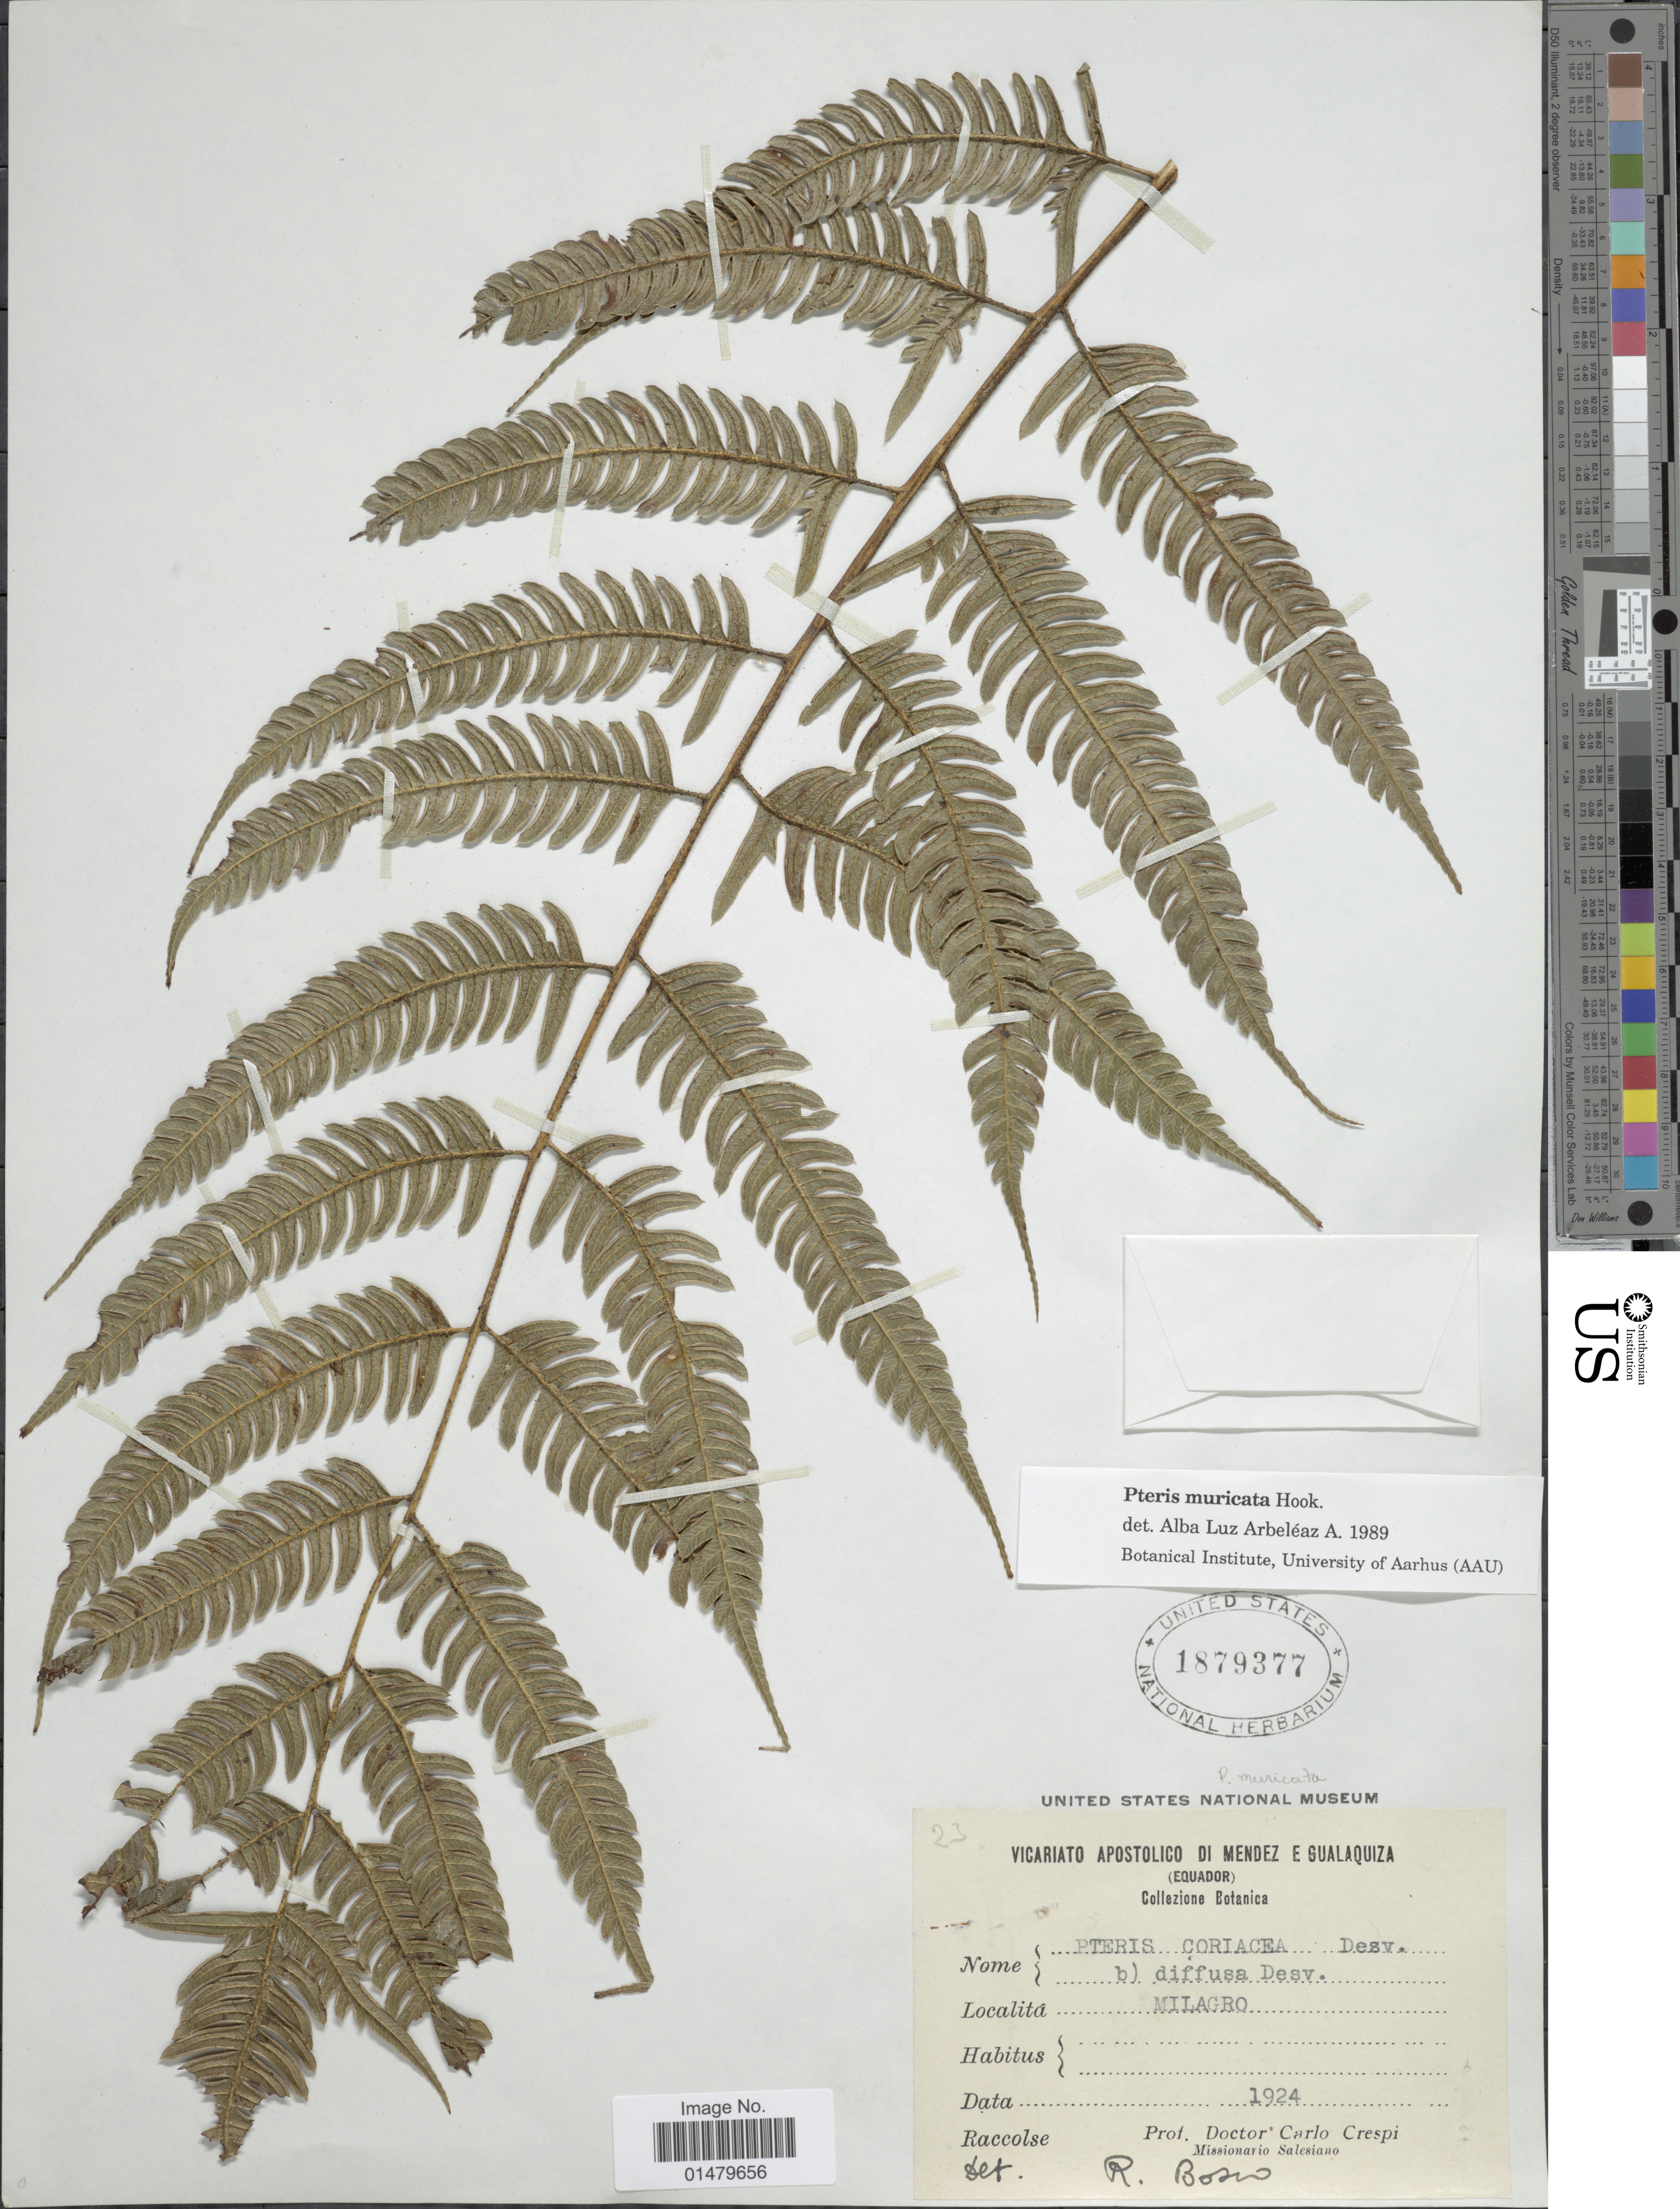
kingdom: Plantae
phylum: Tracheophyta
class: Polypodiopsida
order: Polypodiales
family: Pteridaceae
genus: Pteris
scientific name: Pteris muricata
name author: Rosenst.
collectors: C. Crespi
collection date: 1924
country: Ecuador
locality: Milagro.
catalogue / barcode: US 1879377